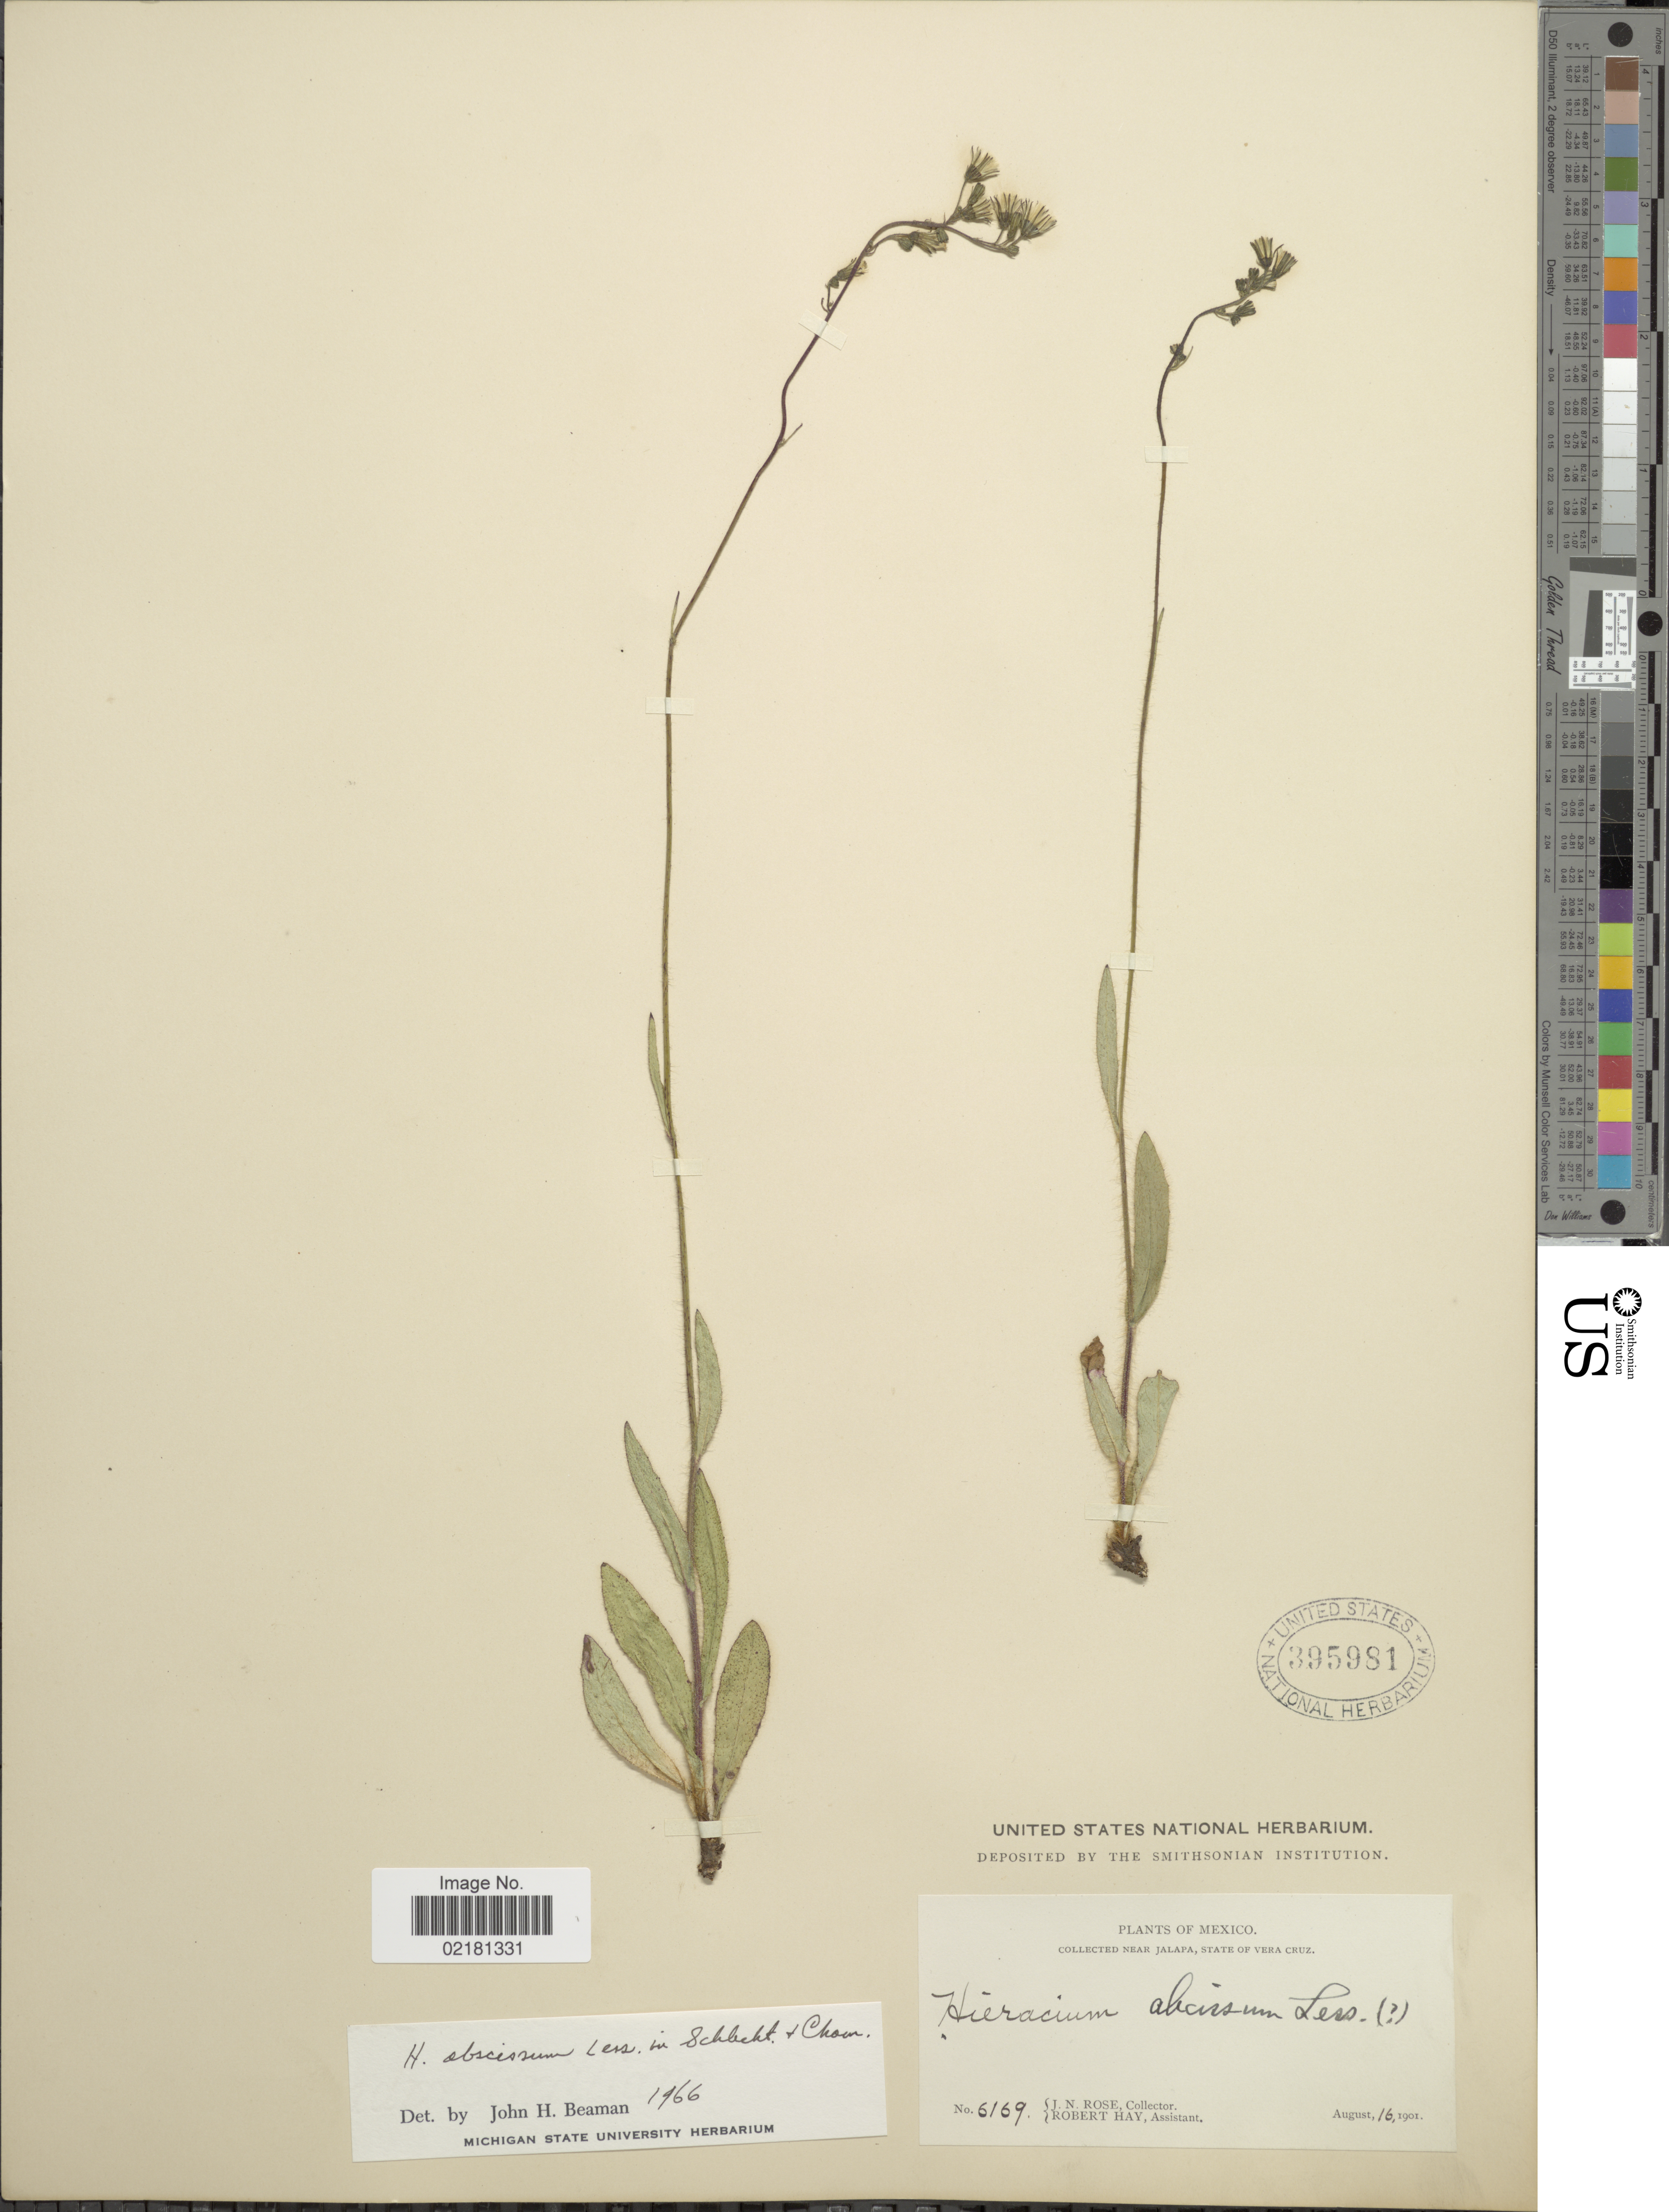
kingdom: Plantae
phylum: Tracheophyta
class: Magnoliopsida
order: Asterales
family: Asteraceae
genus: Hieracium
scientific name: Hieracium abscissum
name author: Less.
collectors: J. N. Rose & R. Hay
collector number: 6169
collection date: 1901-08-16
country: Mexico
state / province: Veracruz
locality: Near Jalapa, state of Vera cruz.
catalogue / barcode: US 395981